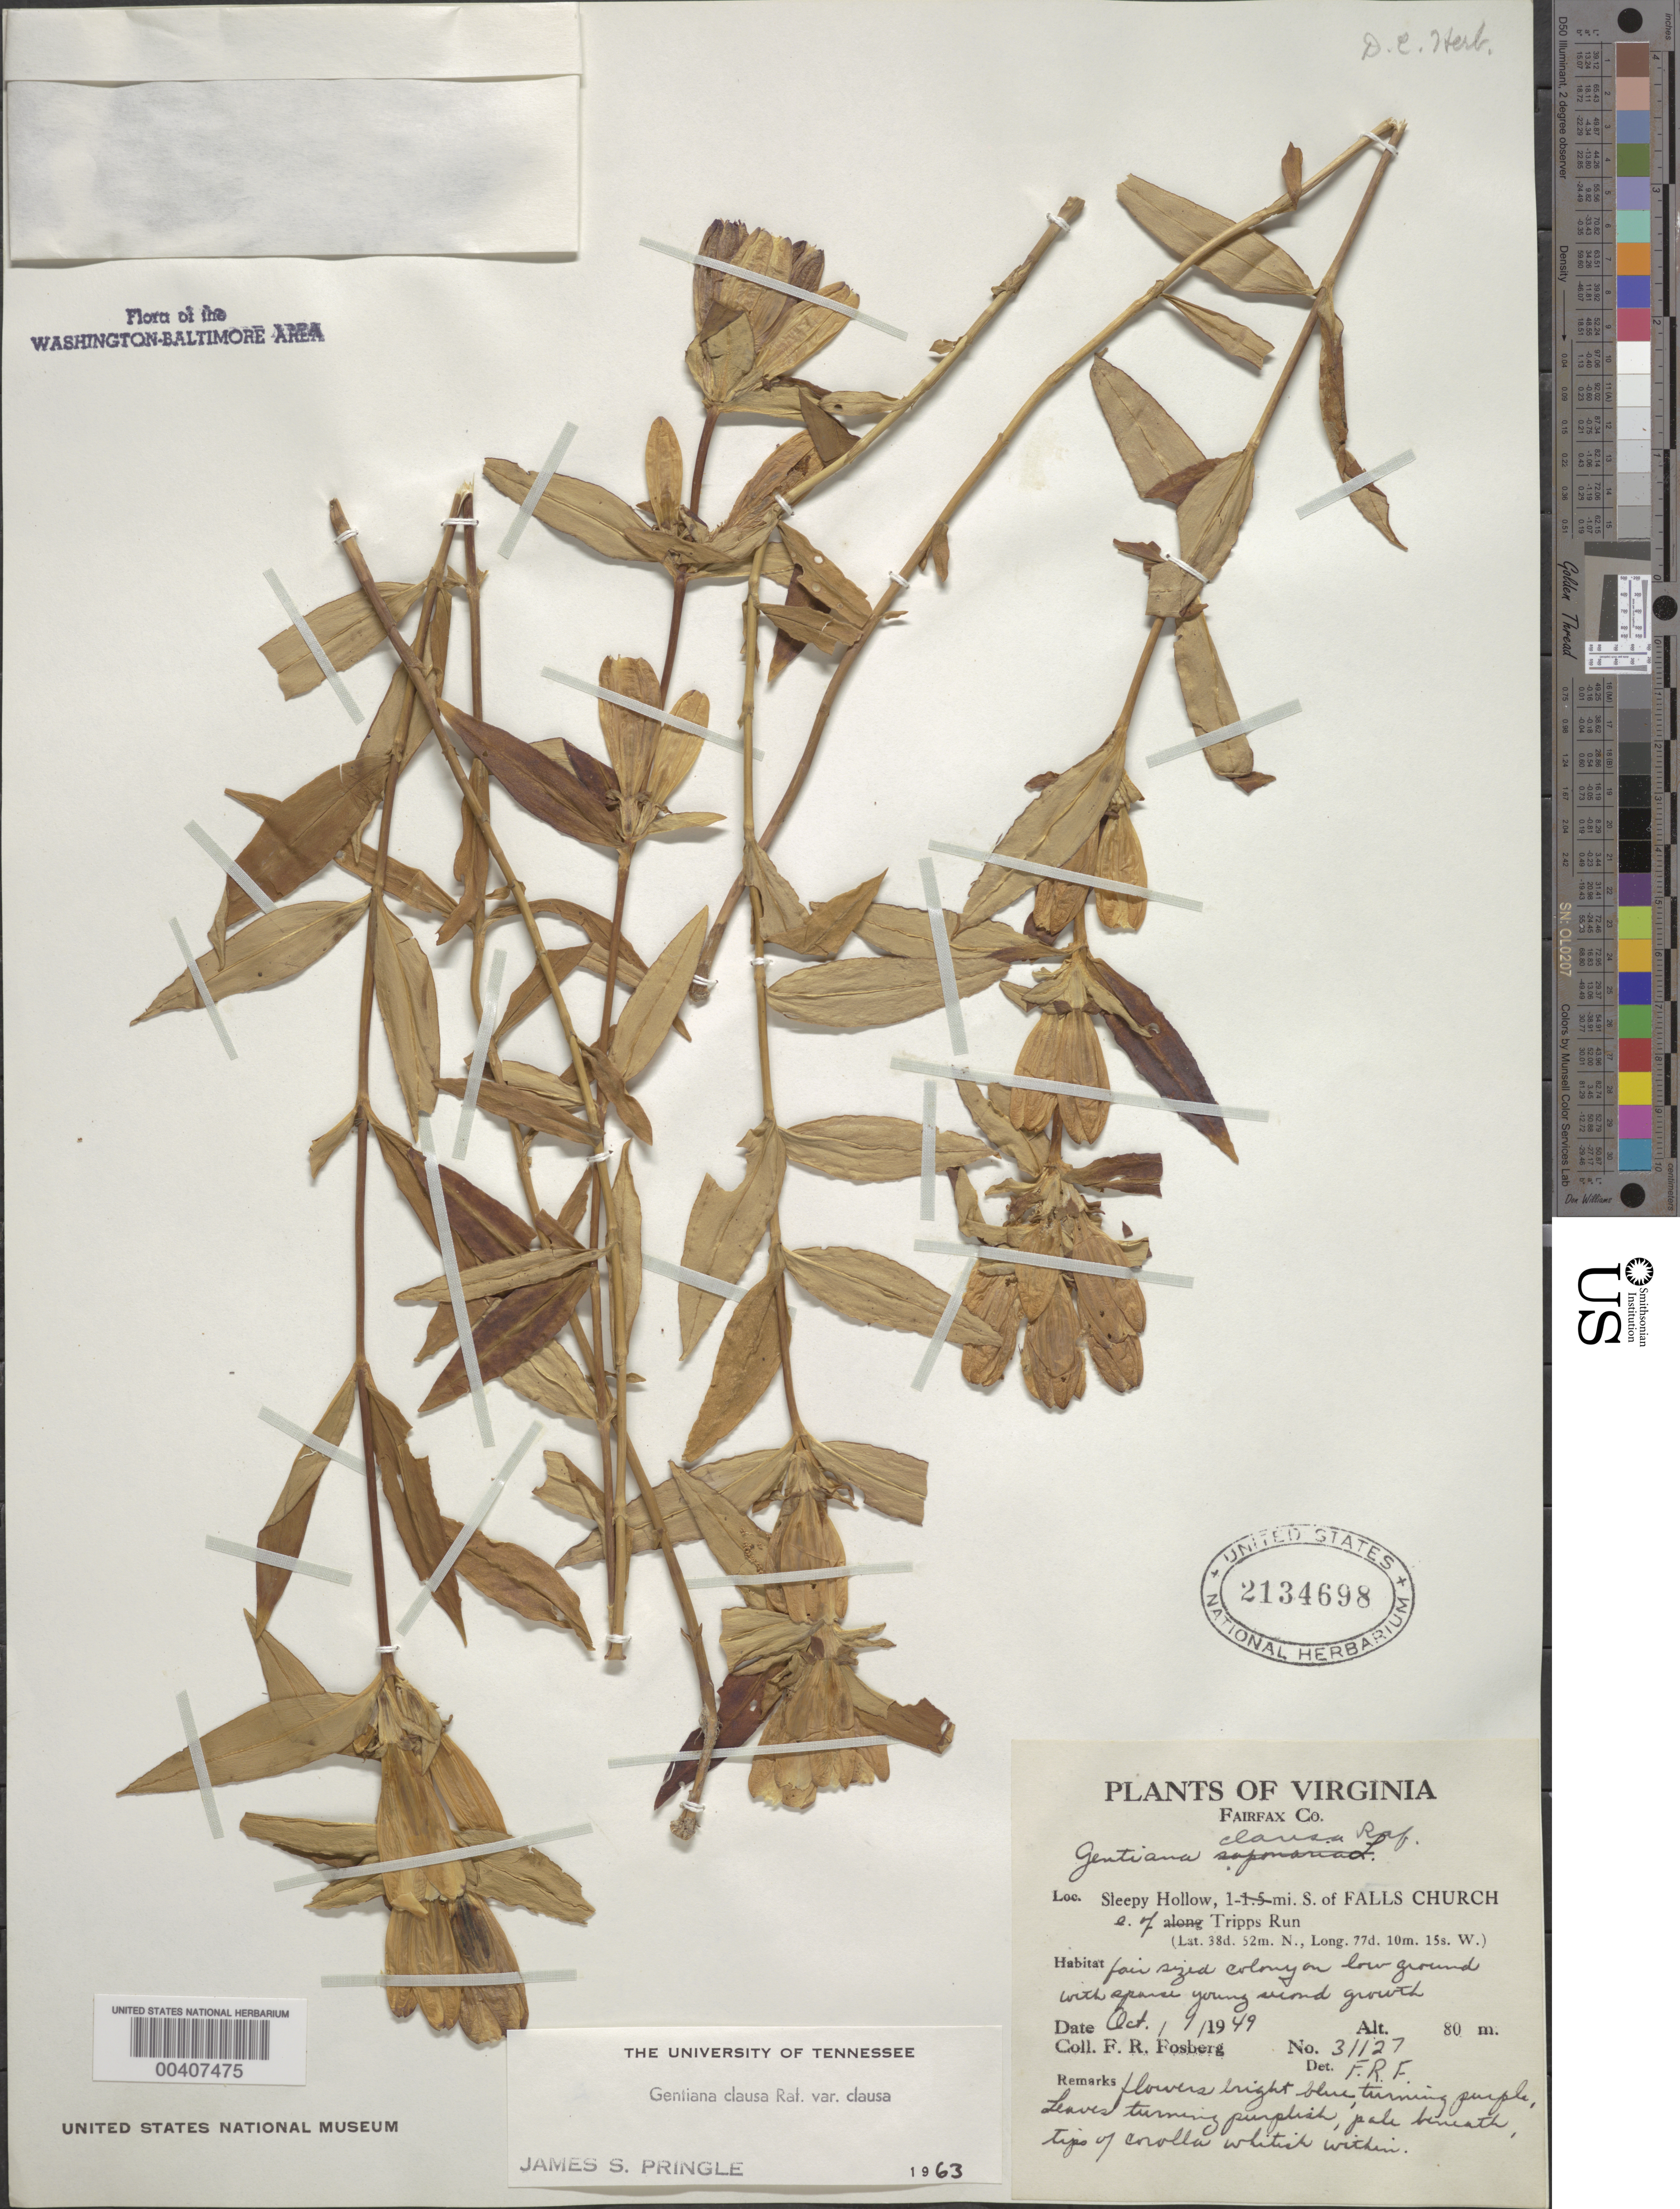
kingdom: Plantae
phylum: Tracheophyta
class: Magnoliopsida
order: Gentianales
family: Gentianaceae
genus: Gentiana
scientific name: Gentiana clausa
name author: Raf.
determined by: Pringle, J. S.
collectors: F. R. Fosberg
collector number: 31127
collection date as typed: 01 Oct 1949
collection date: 1949-10-01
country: United States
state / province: Virginia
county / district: Fairfax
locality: Sleepy Hollow, 1 mi. S of Falls Church E of Tripps Run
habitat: Low ground with spruce in young 2nd growth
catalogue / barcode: US 2134698